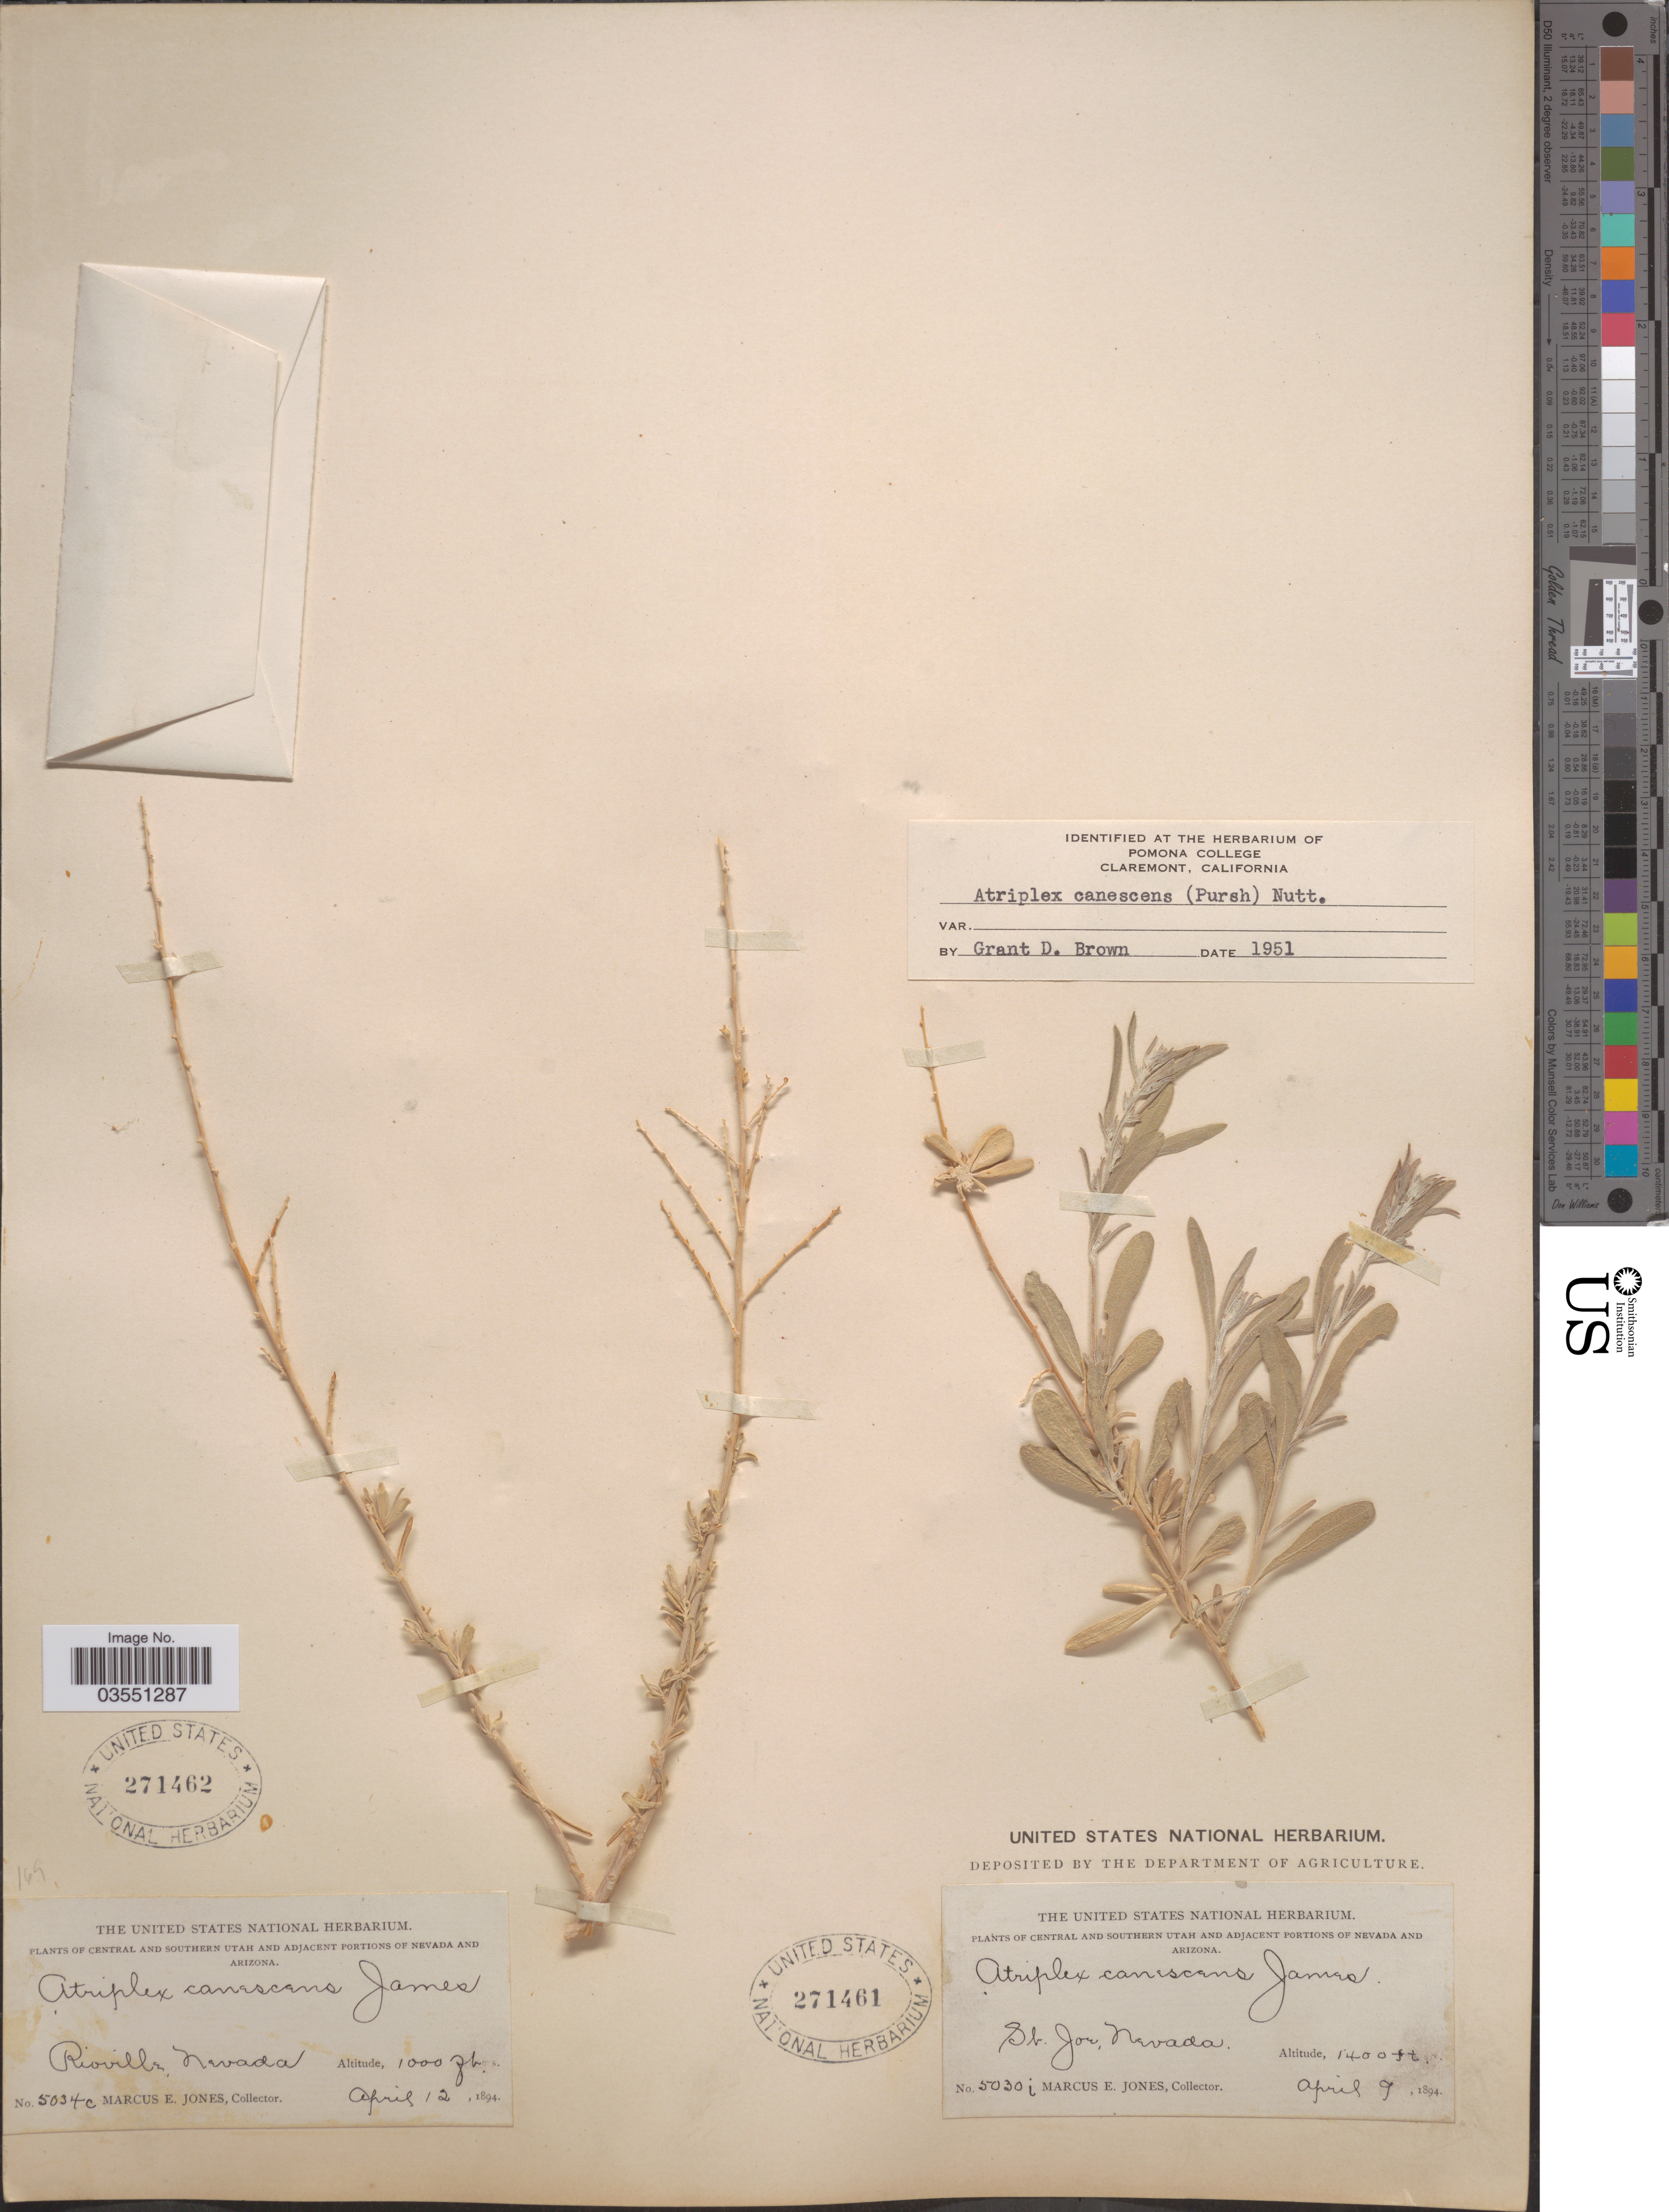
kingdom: Plantae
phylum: Tracheophyta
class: Magnoliopsida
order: Caryophyllales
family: Amaranthaceae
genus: Atriplex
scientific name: Atriplex canescens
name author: (Pursh) Nutt.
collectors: M. E. Jones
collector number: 5030i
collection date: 1894-04-09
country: United States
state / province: Nevada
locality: Adjacent portions of Nevada. St. Joe.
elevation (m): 427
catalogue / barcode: US 271461